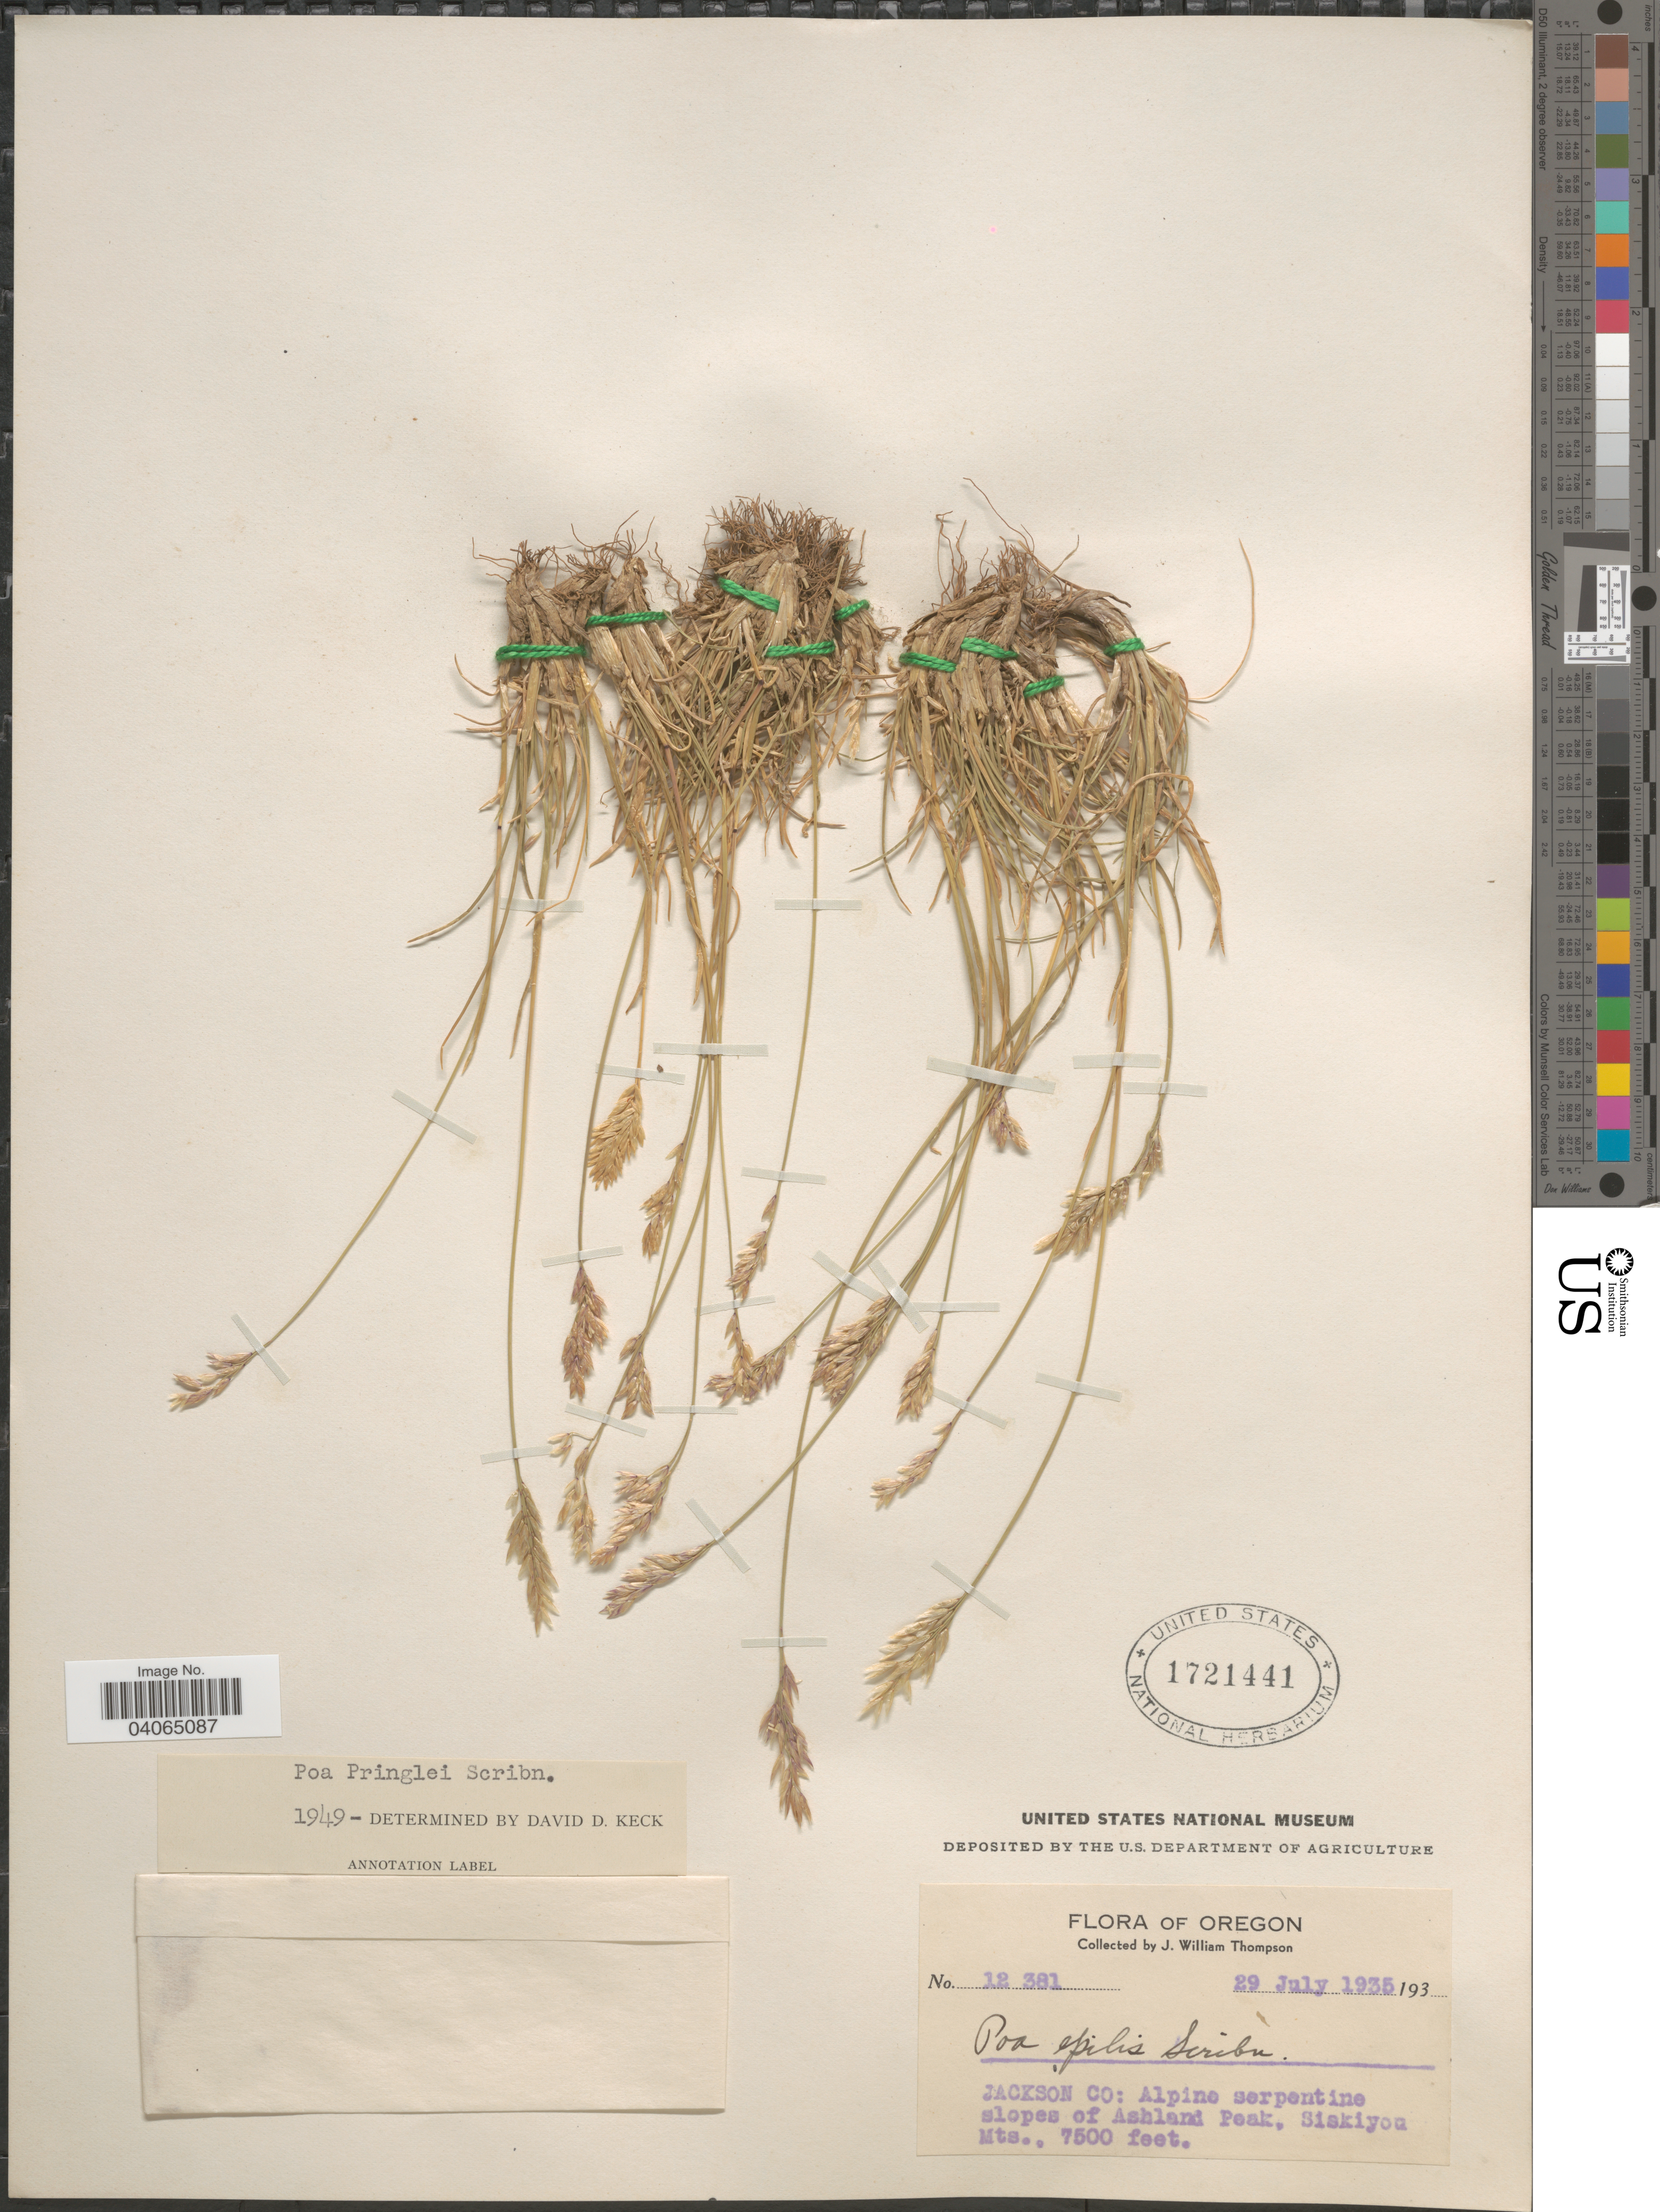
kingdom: Plantae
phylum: Tracheophyta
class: Liliopsida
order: Poales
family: Poaceae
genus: Poa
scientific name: Poa pringlei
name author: Scribn.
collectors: J. W. Thompson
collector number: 12381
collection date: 1935-07-29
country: United States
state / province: Oregon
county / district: Jackson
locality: Jackson Co: Alpine serpentine slopes of Ashland Peak, Siskiyou Mts.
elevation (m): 2286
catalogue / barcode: US 1721441